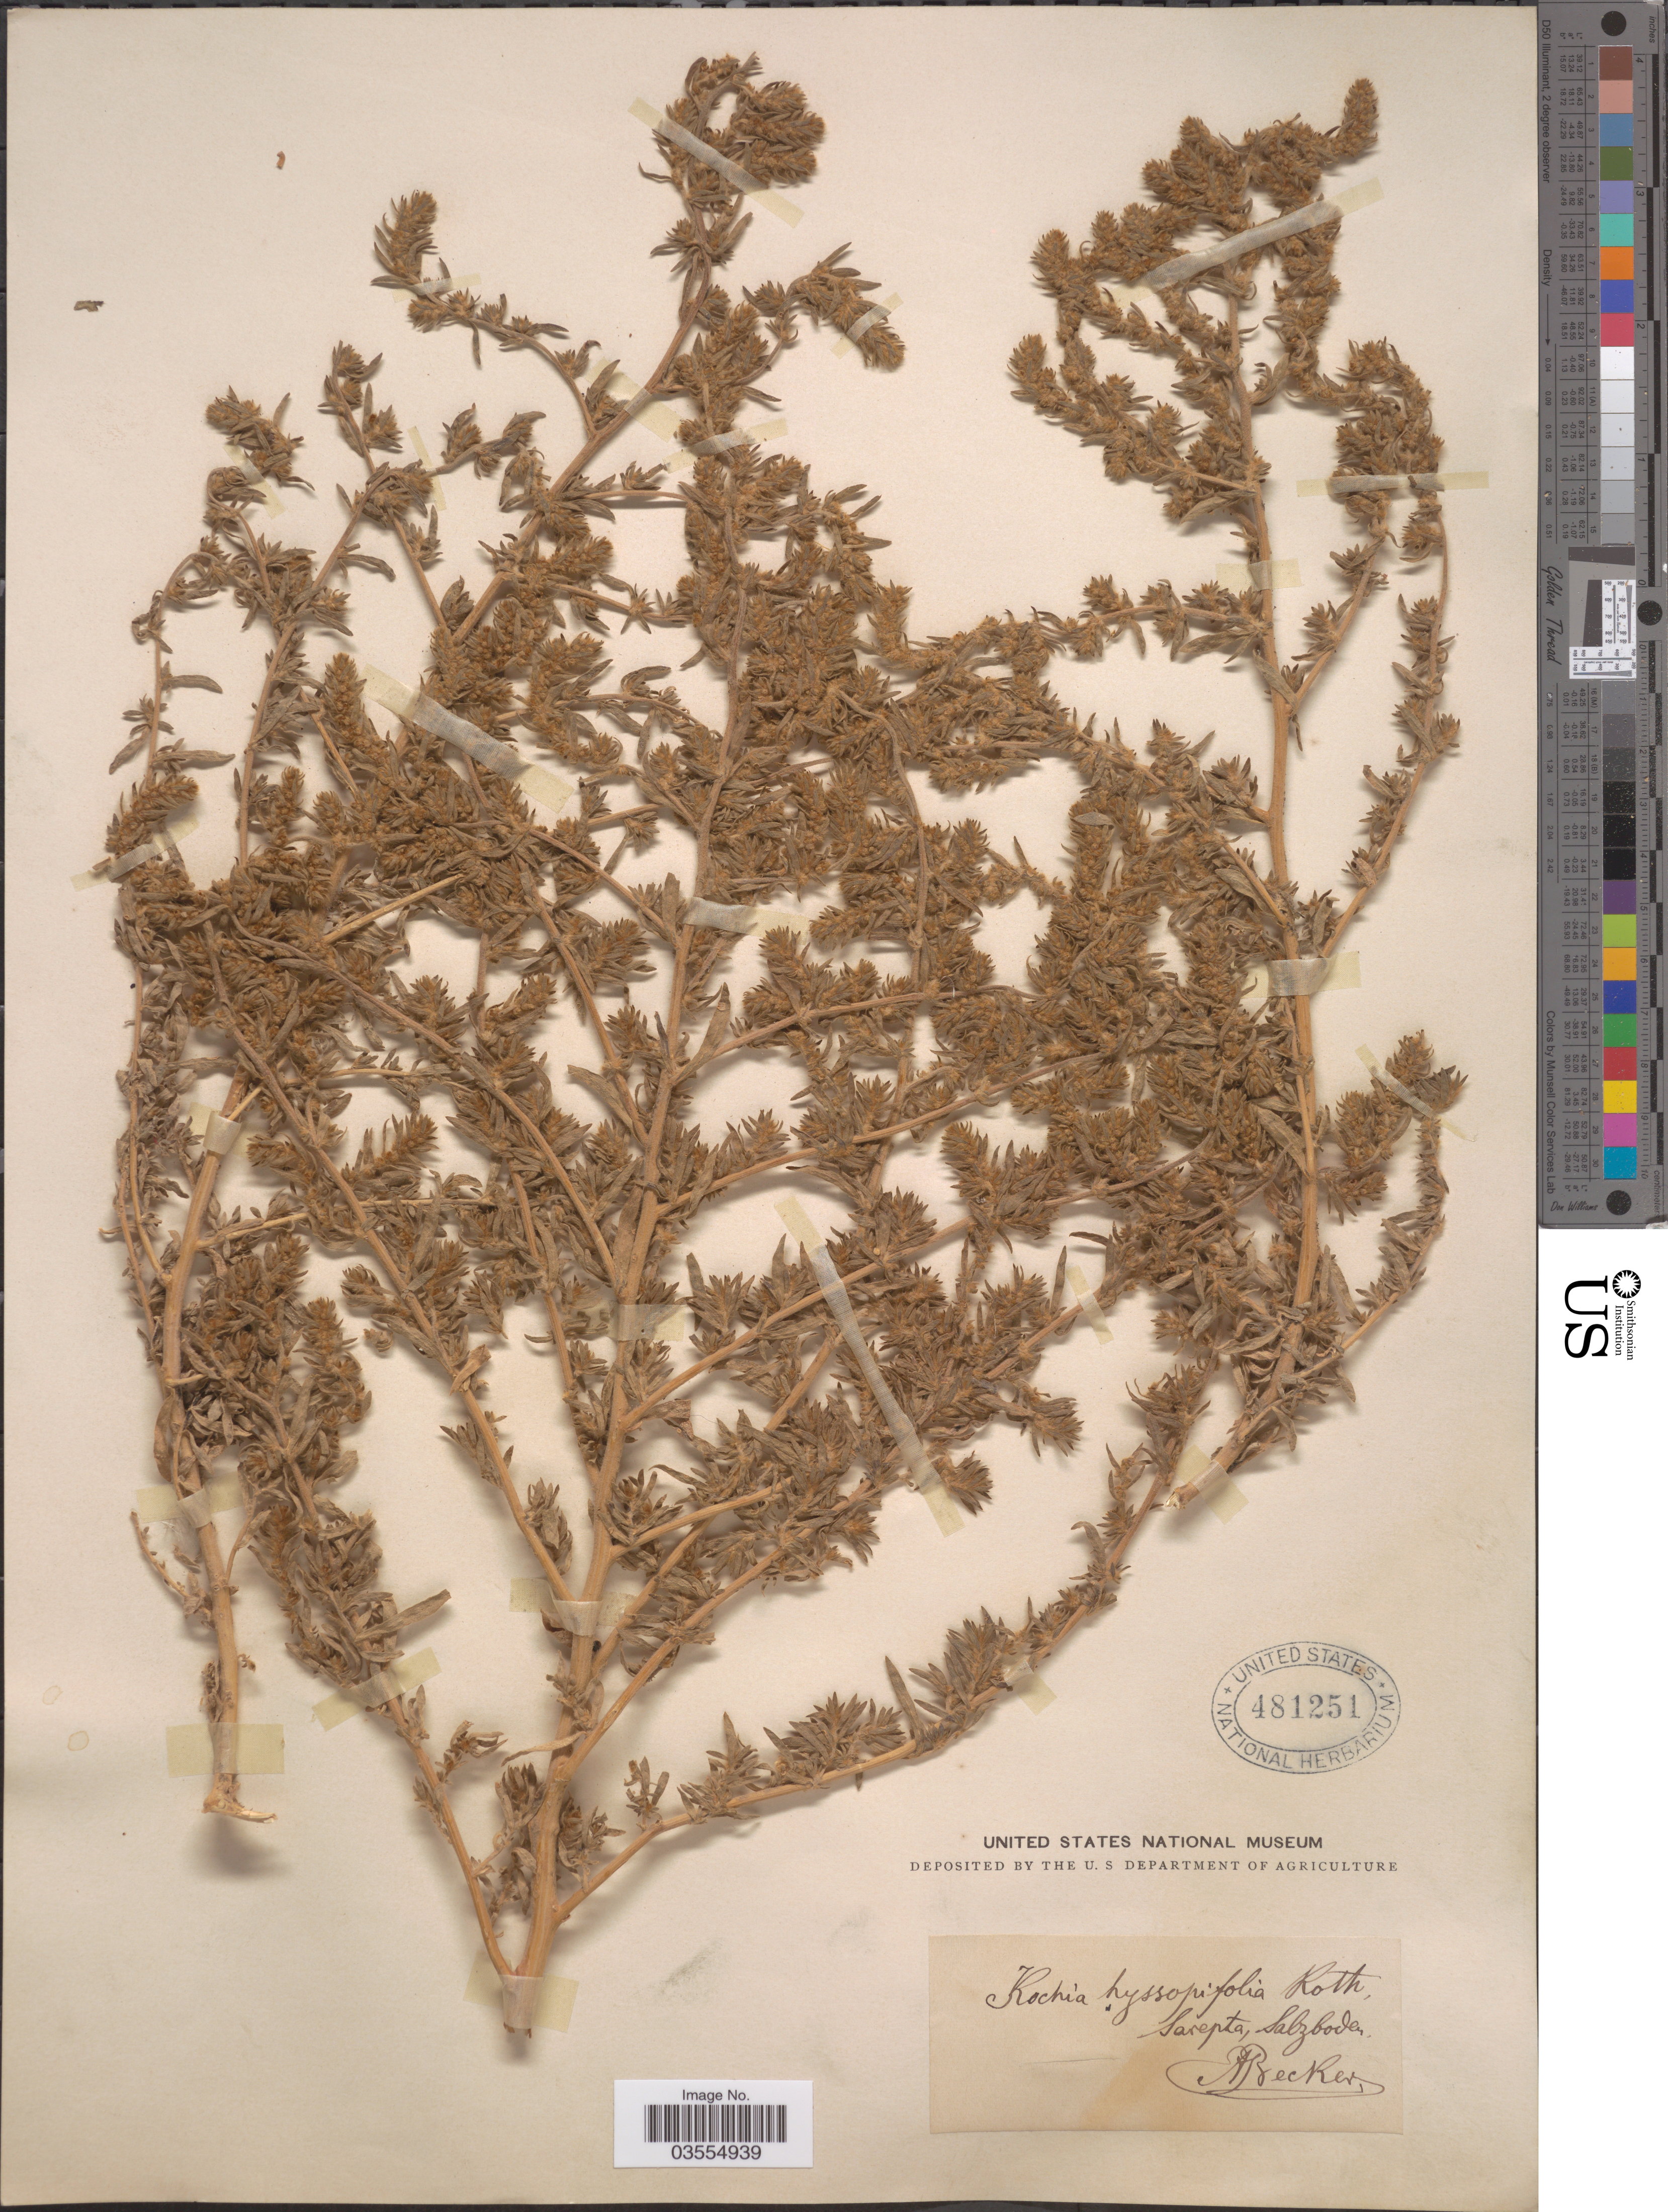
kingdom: Plantae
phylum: Tracheophyta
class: Magnoliopsida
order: Caryophyllales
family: Amaranthaceae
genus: Bassia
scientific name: Bassia hyssopifolia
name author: (Pall.) Kuntze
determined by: Strong, Mark T., (BOT), Smithsonian Institution - National Museum of Natural History (UNITED STATES)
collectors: A. Becker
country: Russian Federation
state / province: Volgograd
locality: Sarepta, Salzboden.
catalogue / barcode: US 481251